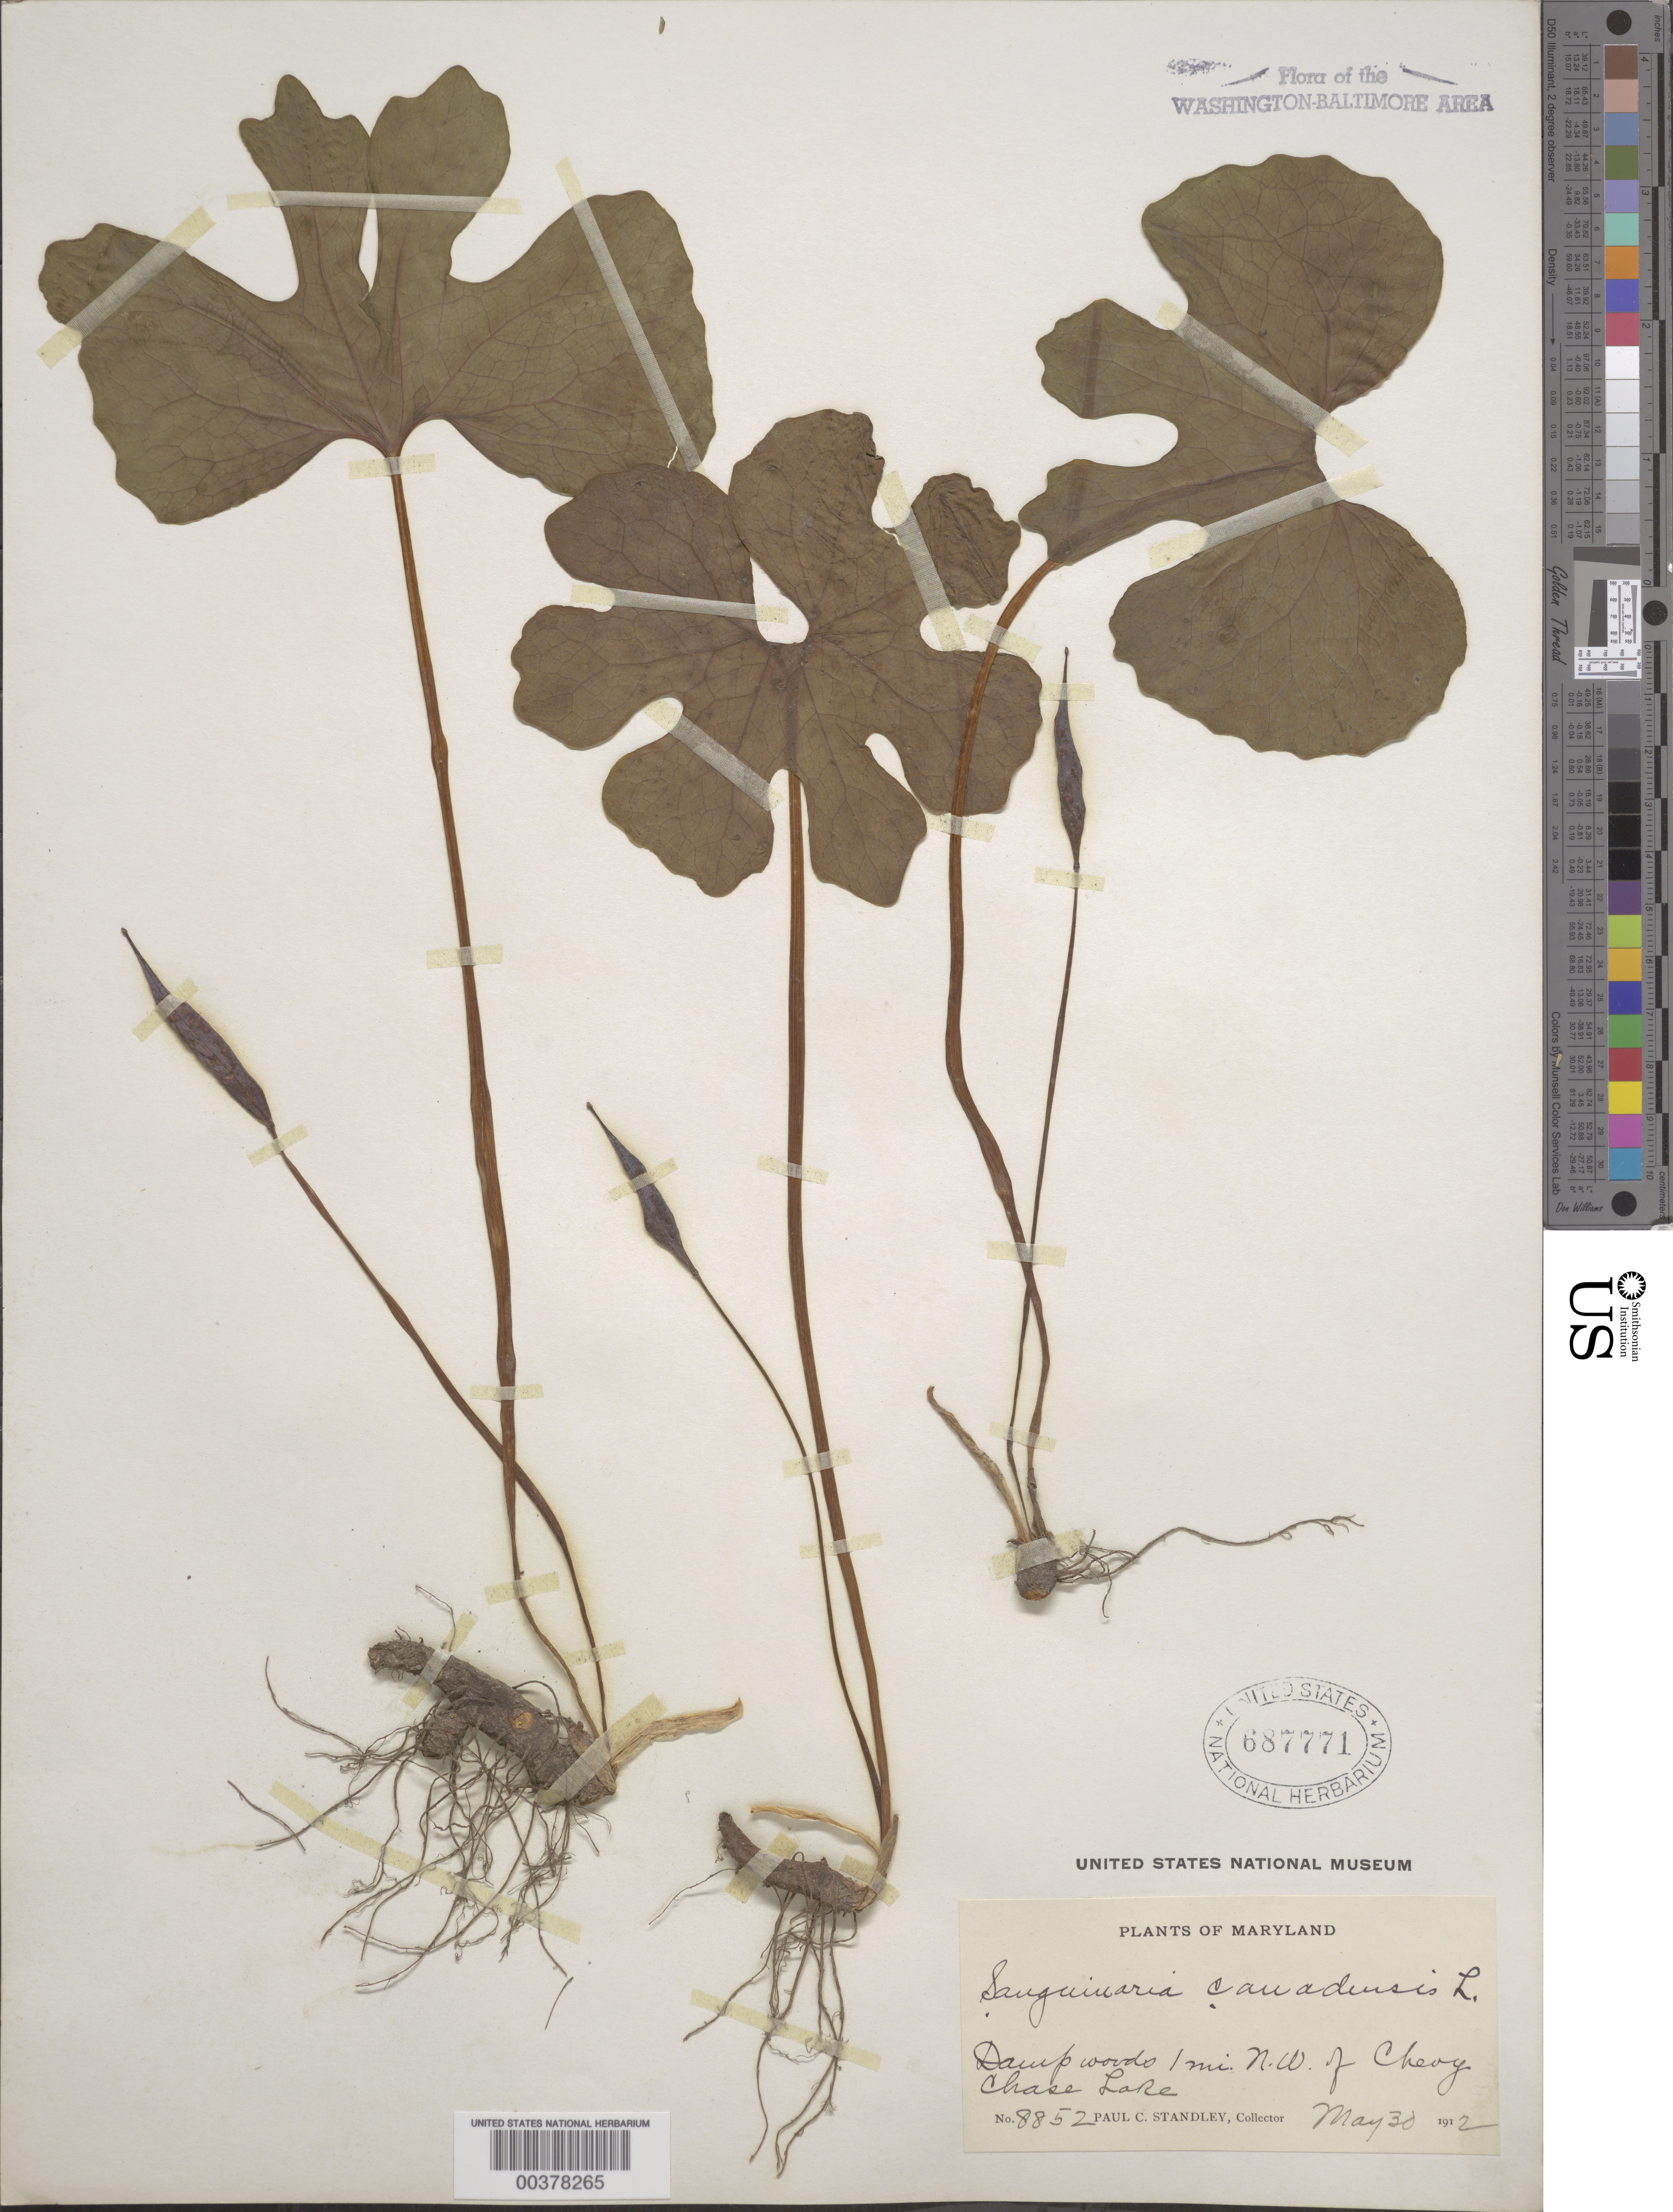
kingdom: Plantae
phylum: Tracheophyta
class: Magnoliopsida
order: Ranunculales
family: Papaveraceae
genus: Sanguinaria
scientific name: Sanguinaria canadensis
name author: L.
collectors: P. C. Standley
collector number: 8852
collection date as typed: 30 May 1912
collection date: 1912-05-30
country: United States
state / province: Maryland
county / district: Montgomery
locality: Northwest of Chevy Chase Lake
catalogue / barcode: US 687771